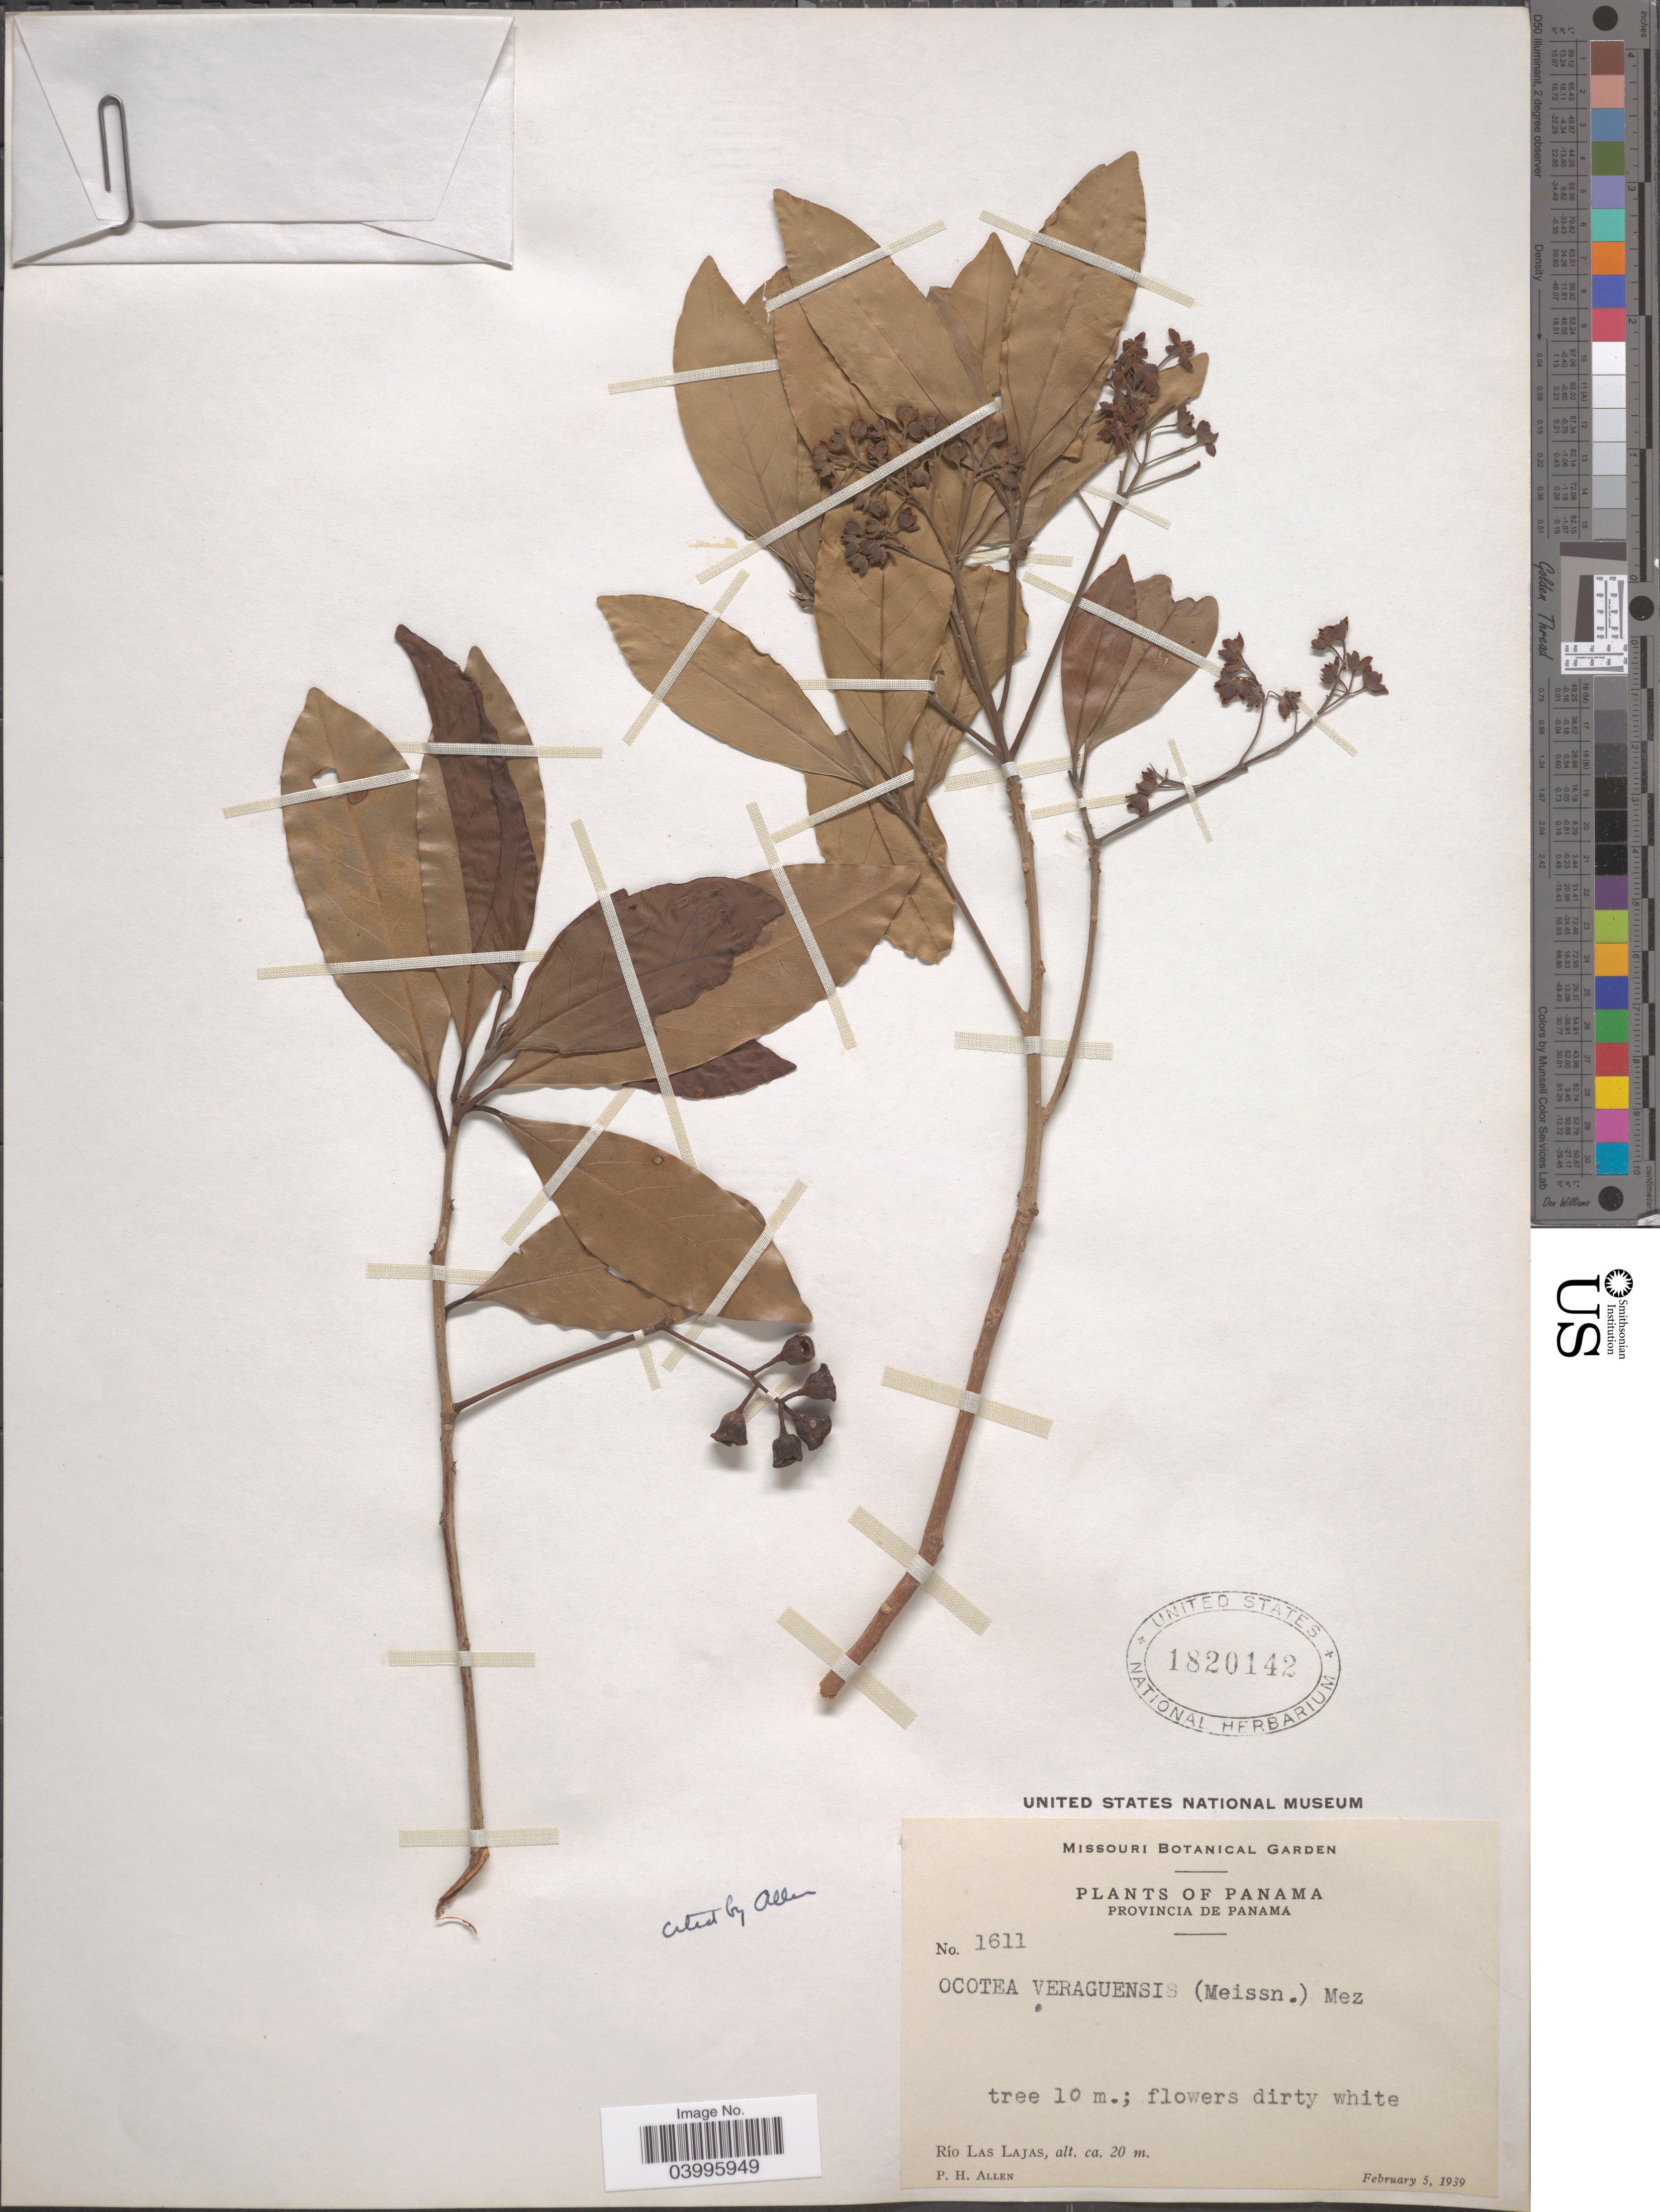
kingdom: Plantae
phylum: Tracheophyta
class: Magnoliopsida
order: Laurales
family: Lauraceae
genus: Ocotea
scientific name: Ocotea veraguensis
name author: (Meisn.) Mez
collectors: P. H. Allen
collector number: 1611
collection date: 1939-02-05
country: Panama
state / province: Panamá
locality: Río Las Lajas.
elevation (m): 20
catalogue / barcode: US 1820142